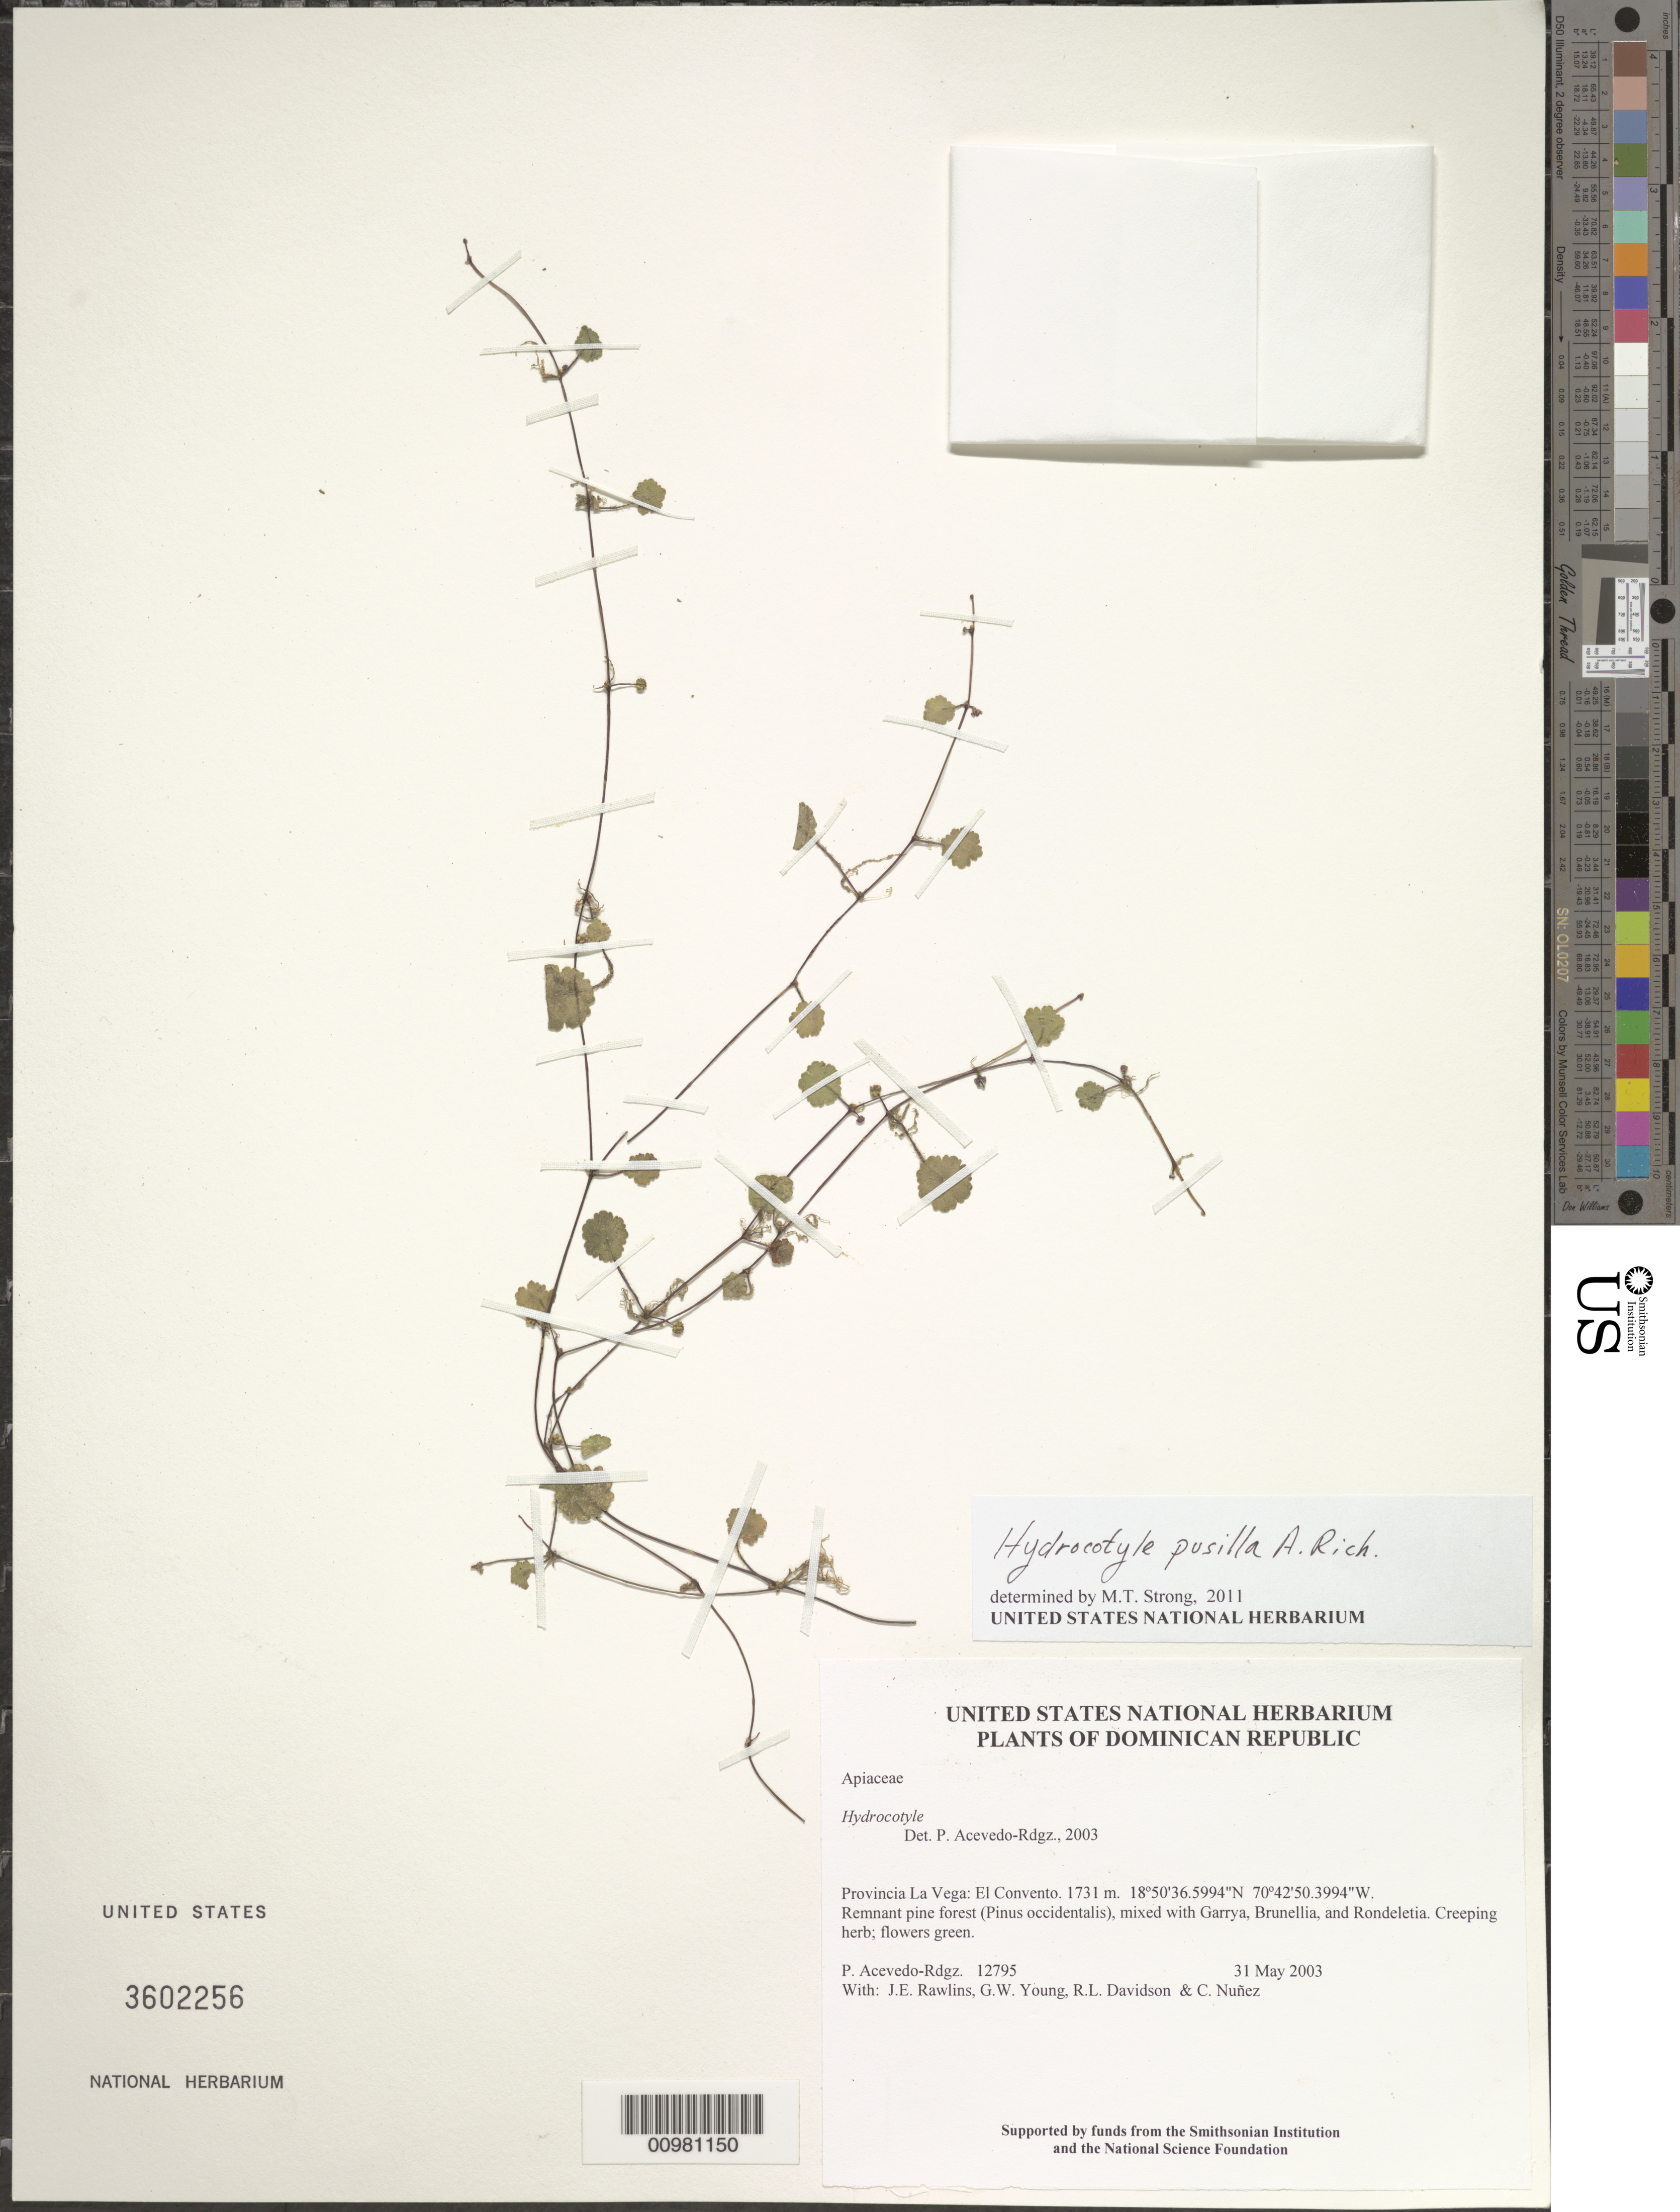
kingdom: Plantae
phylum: Tracheophyta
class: Magnoliopsida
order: Apiales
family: Araliaceae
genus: Hydrocotyle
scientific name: Hydrocotyle pusilla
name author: A. Rich.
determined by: Strong, M. T., (US), Smithsonian Institution - National Museum of Natural History (UNITED STATES)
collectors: P. Acevedo-Rodr., J. Rawlins, G. Young, R. Davidson & C. Nunez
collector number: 12795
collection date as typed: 31 May 2003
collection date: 2003-05-31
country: Dominican Republic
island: Hispaniola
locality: Provincia La Vega: El Convento.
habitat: Remnant pine forest (Pinus occidentalis), mixed with Garrya, Brunellia, and Rondeletia.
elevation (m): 1731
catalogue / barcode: US 3602256